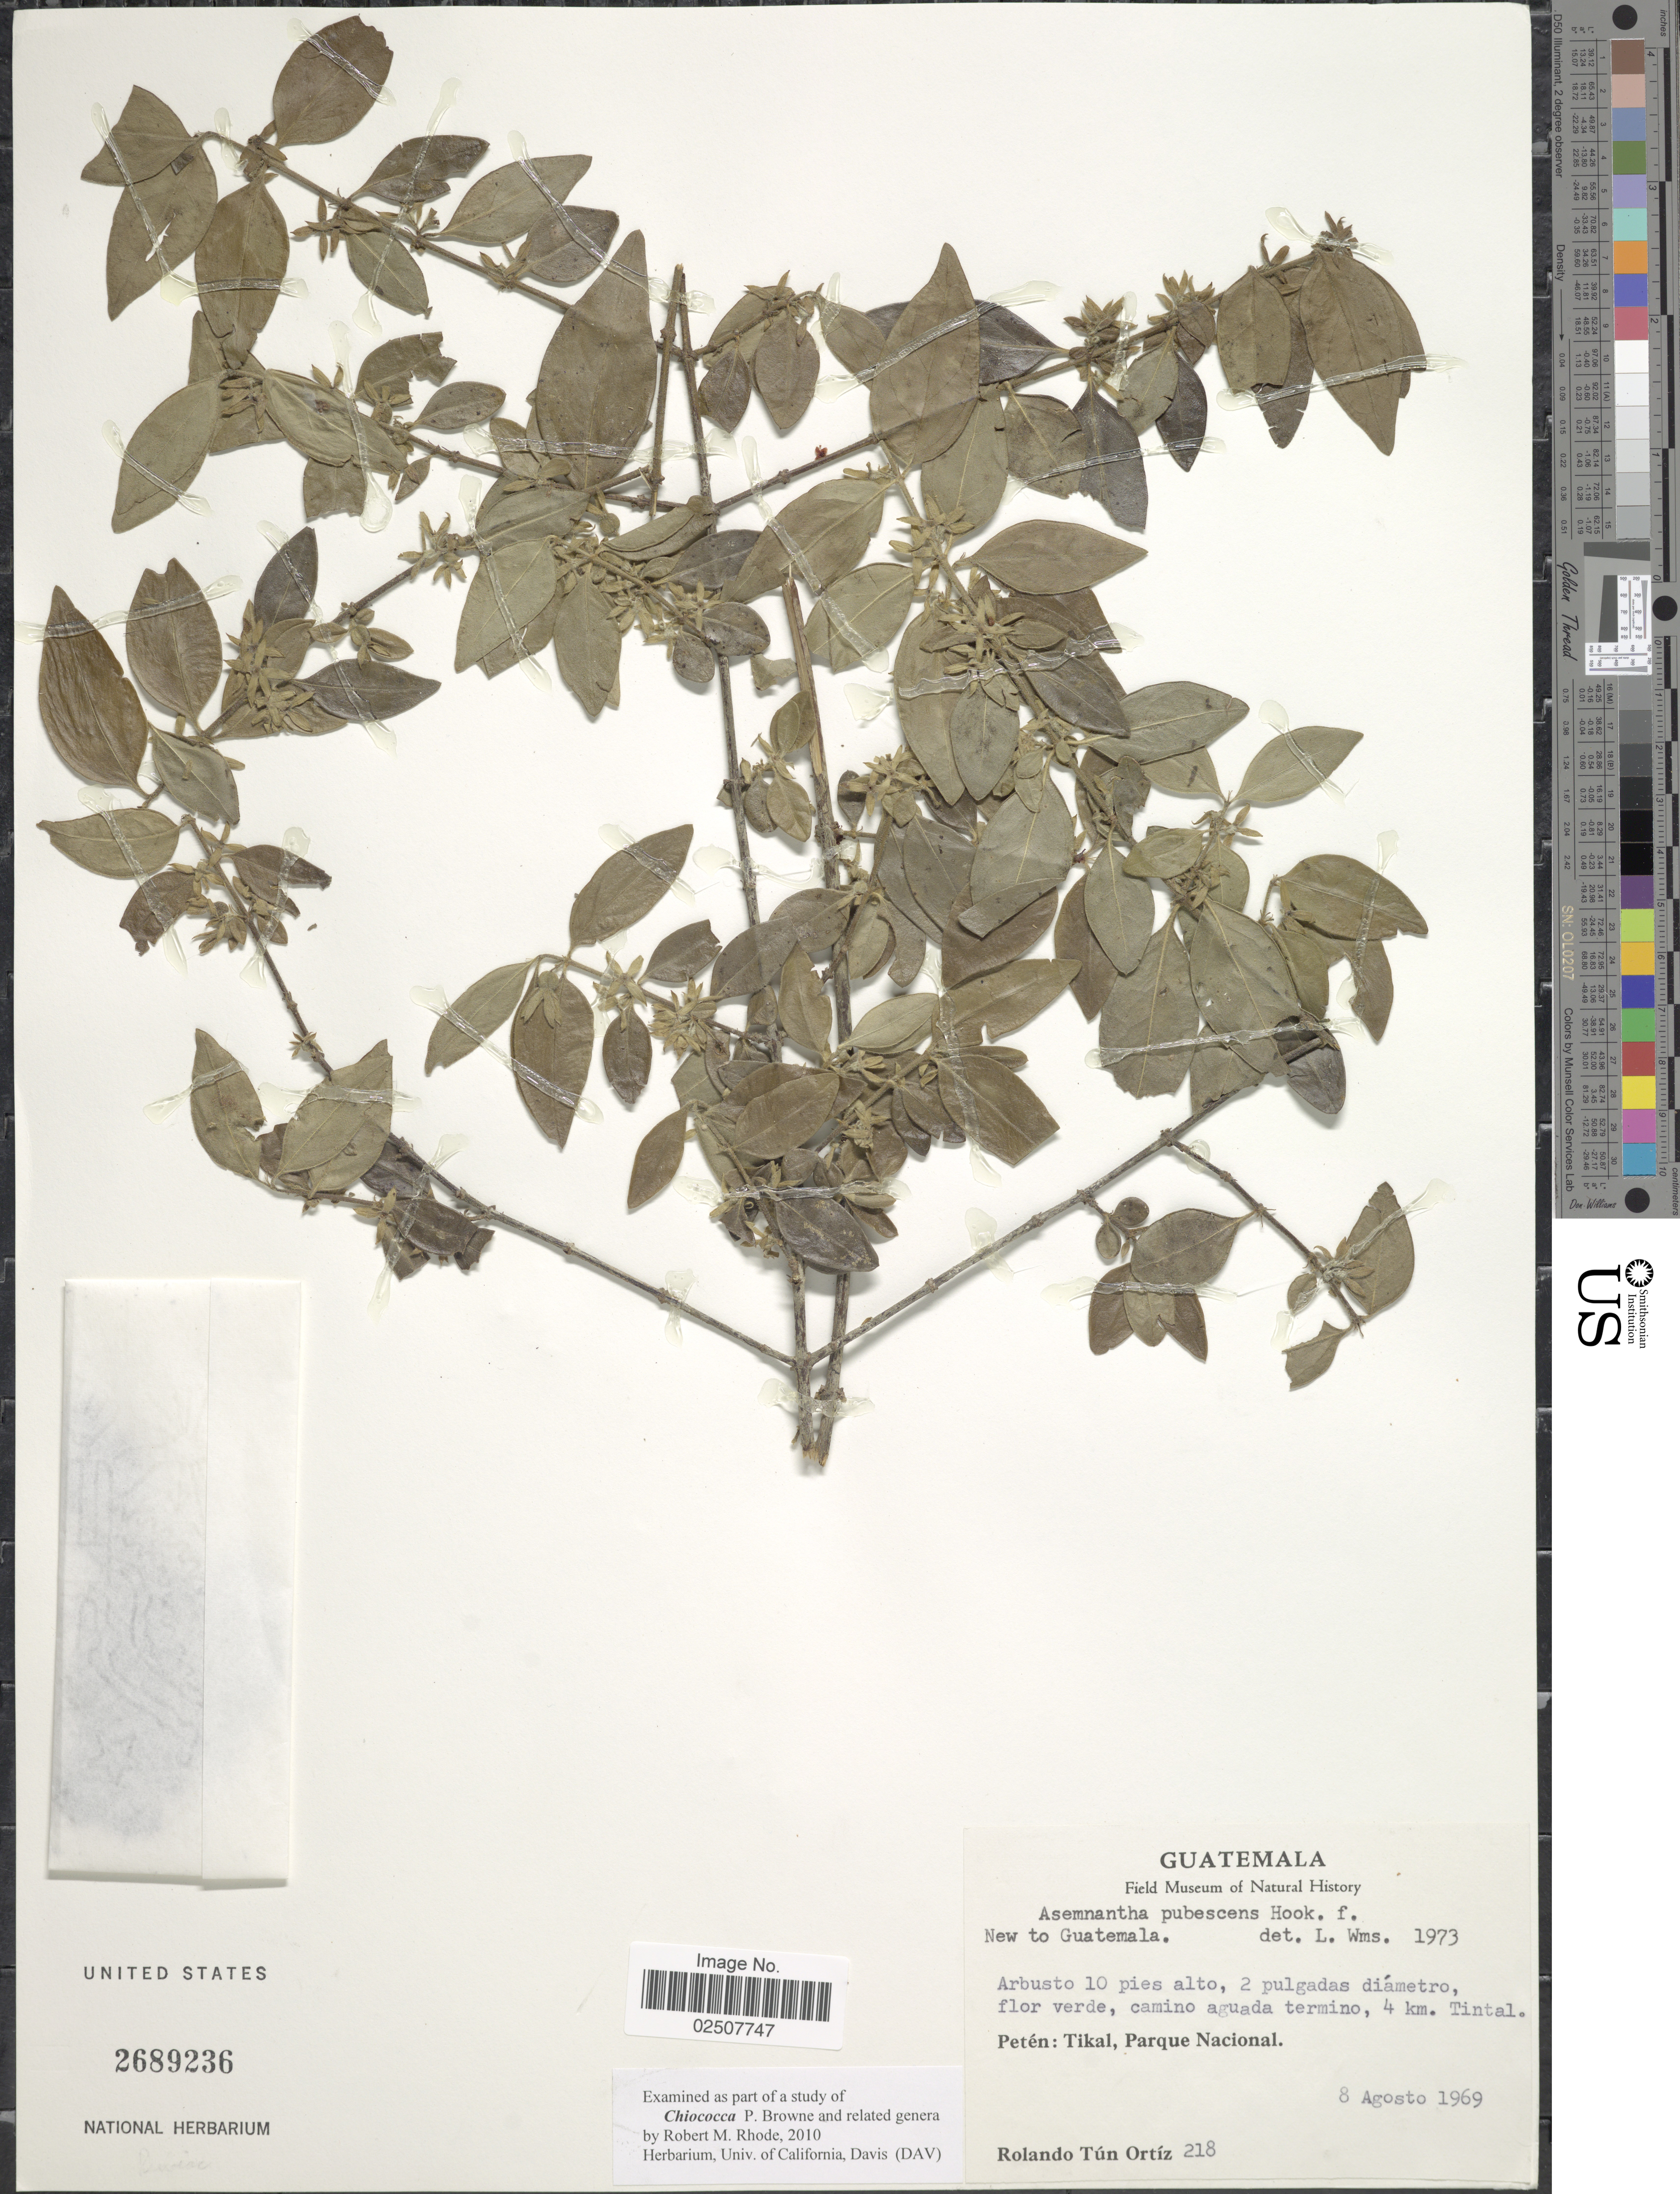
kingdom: Plantae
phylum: Tracheophyta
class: Magnoliopsida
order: Gentianales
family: Rubiaceae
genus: Asemnantha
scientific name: Asemnantha pubescens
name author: Hook. f.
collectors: R. Tún Ortíz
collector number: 218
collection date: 1969-08-08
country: Guatemala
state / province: El Petén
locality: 4 km. Tintal, Petén: Tikal, Parque Nacional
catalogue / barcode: US 2689236